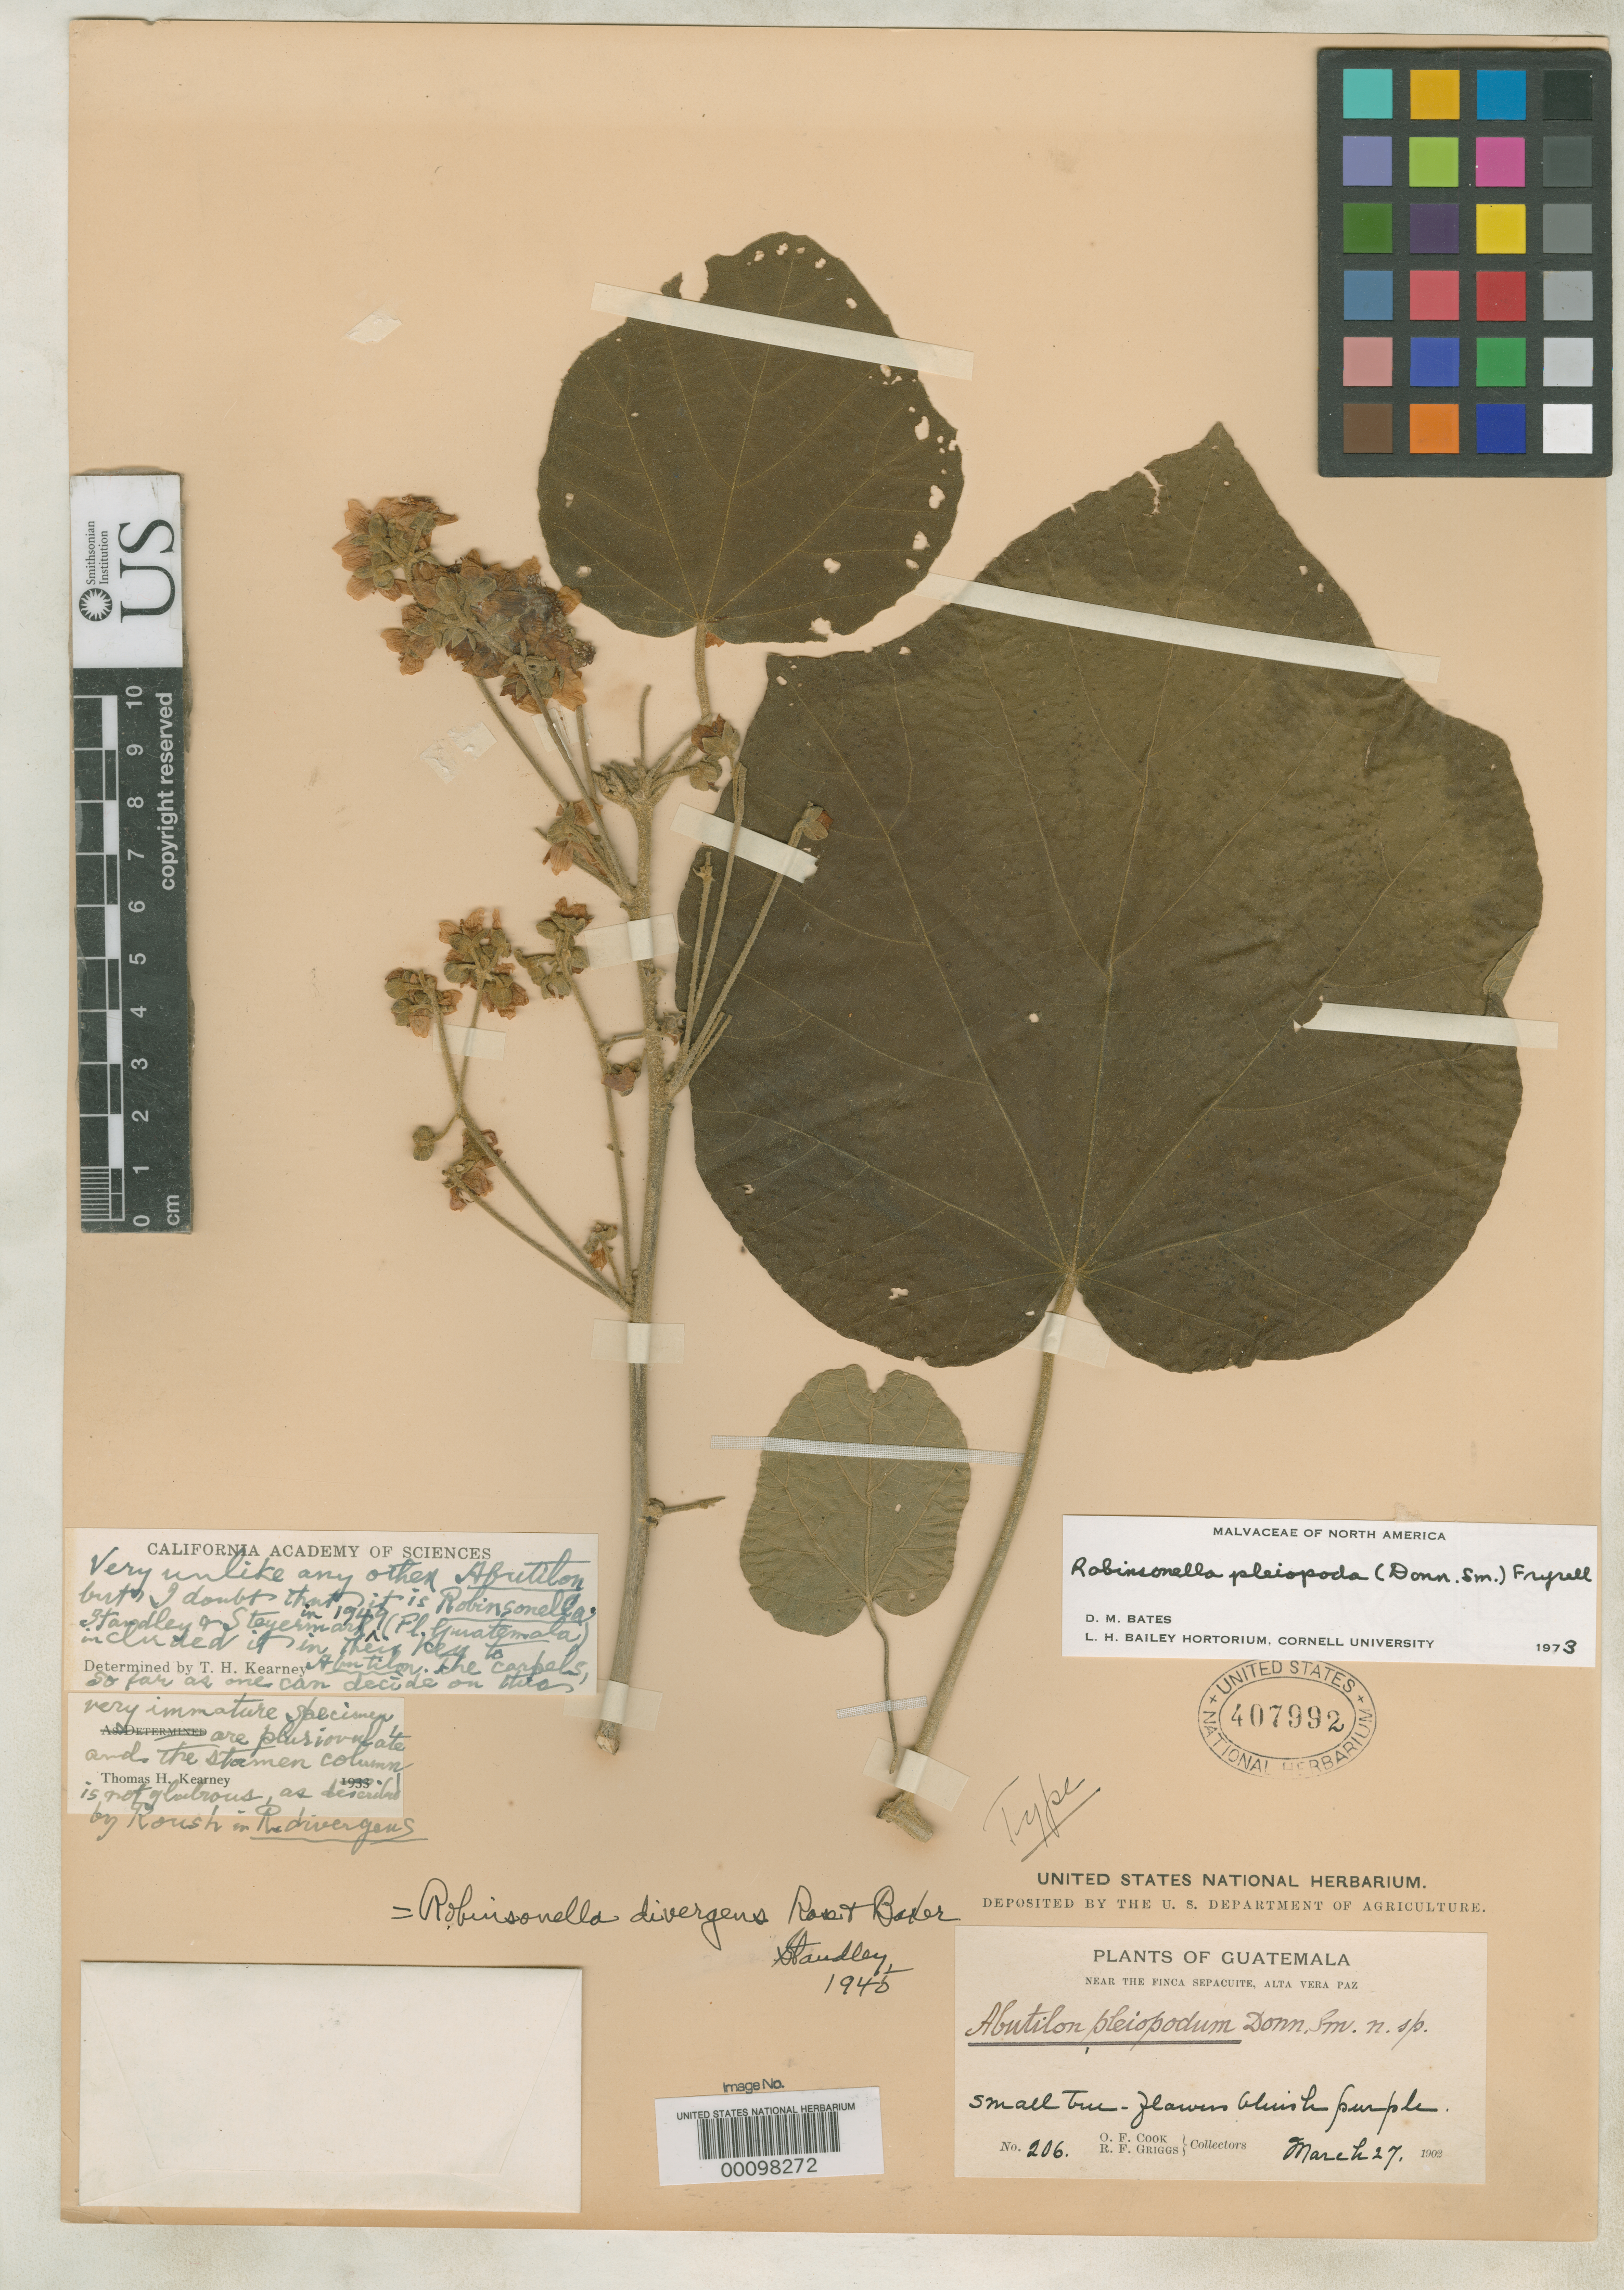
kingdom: Plantae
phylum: Tracheophyta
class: Magnoliopsida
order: Malvales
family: Malvaceae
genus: Abutilon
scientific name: Abutilon pleiopodum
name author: Donn. Sm.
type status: Holotype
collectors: O. F. Cook & R. F. Griggs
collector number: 206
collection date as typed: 27 Mar 1902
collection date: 1902-03-27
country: Guatemala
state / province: Alta Verapaz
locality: Sepacuite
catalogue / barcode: US 407992